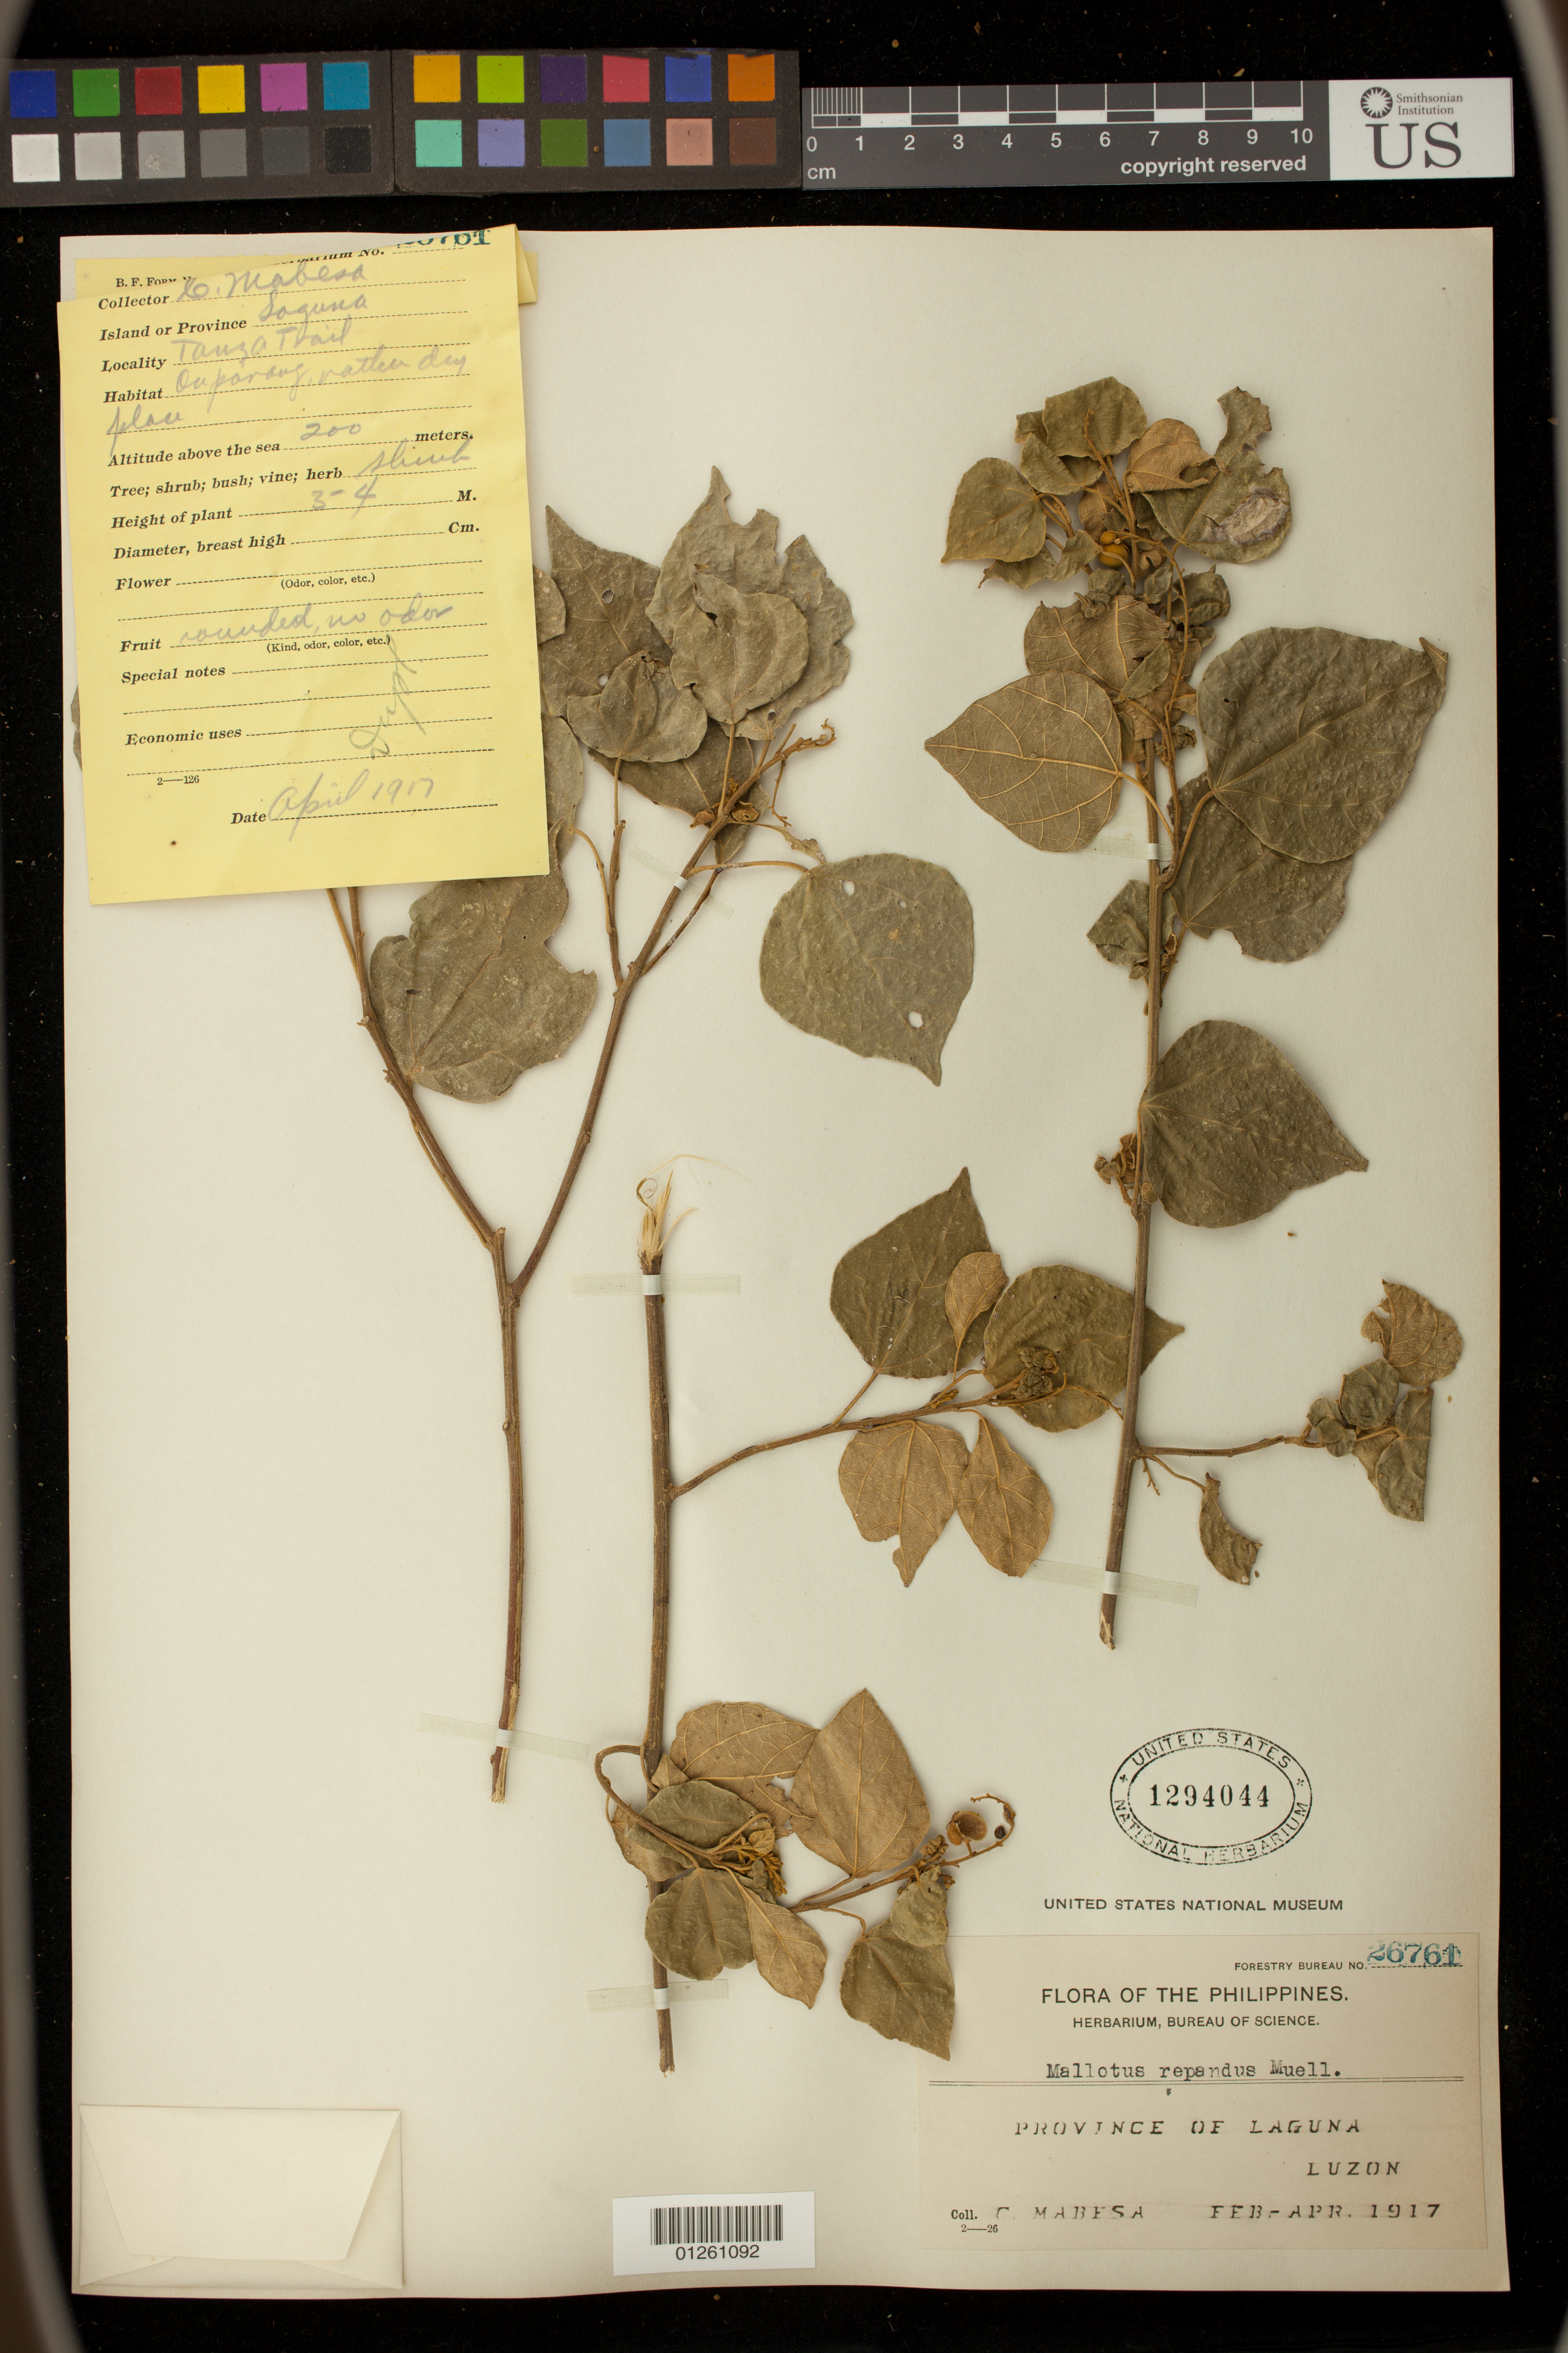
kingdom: Plantae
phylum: Tracheophyta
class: Magnoliopsida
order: Malpighiales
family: Euphorbiaceae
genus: Mallotus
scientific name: Mallotus repandus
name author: (Rottler) Müll. Arg.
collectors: C. Mabesa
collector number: For. Bur. 26761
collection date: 1917-04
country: Philippines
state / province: Calabarzon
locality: Island of Luzon: Tanza Trail, Province of Laguna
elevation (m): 200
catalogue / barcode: US 1294044